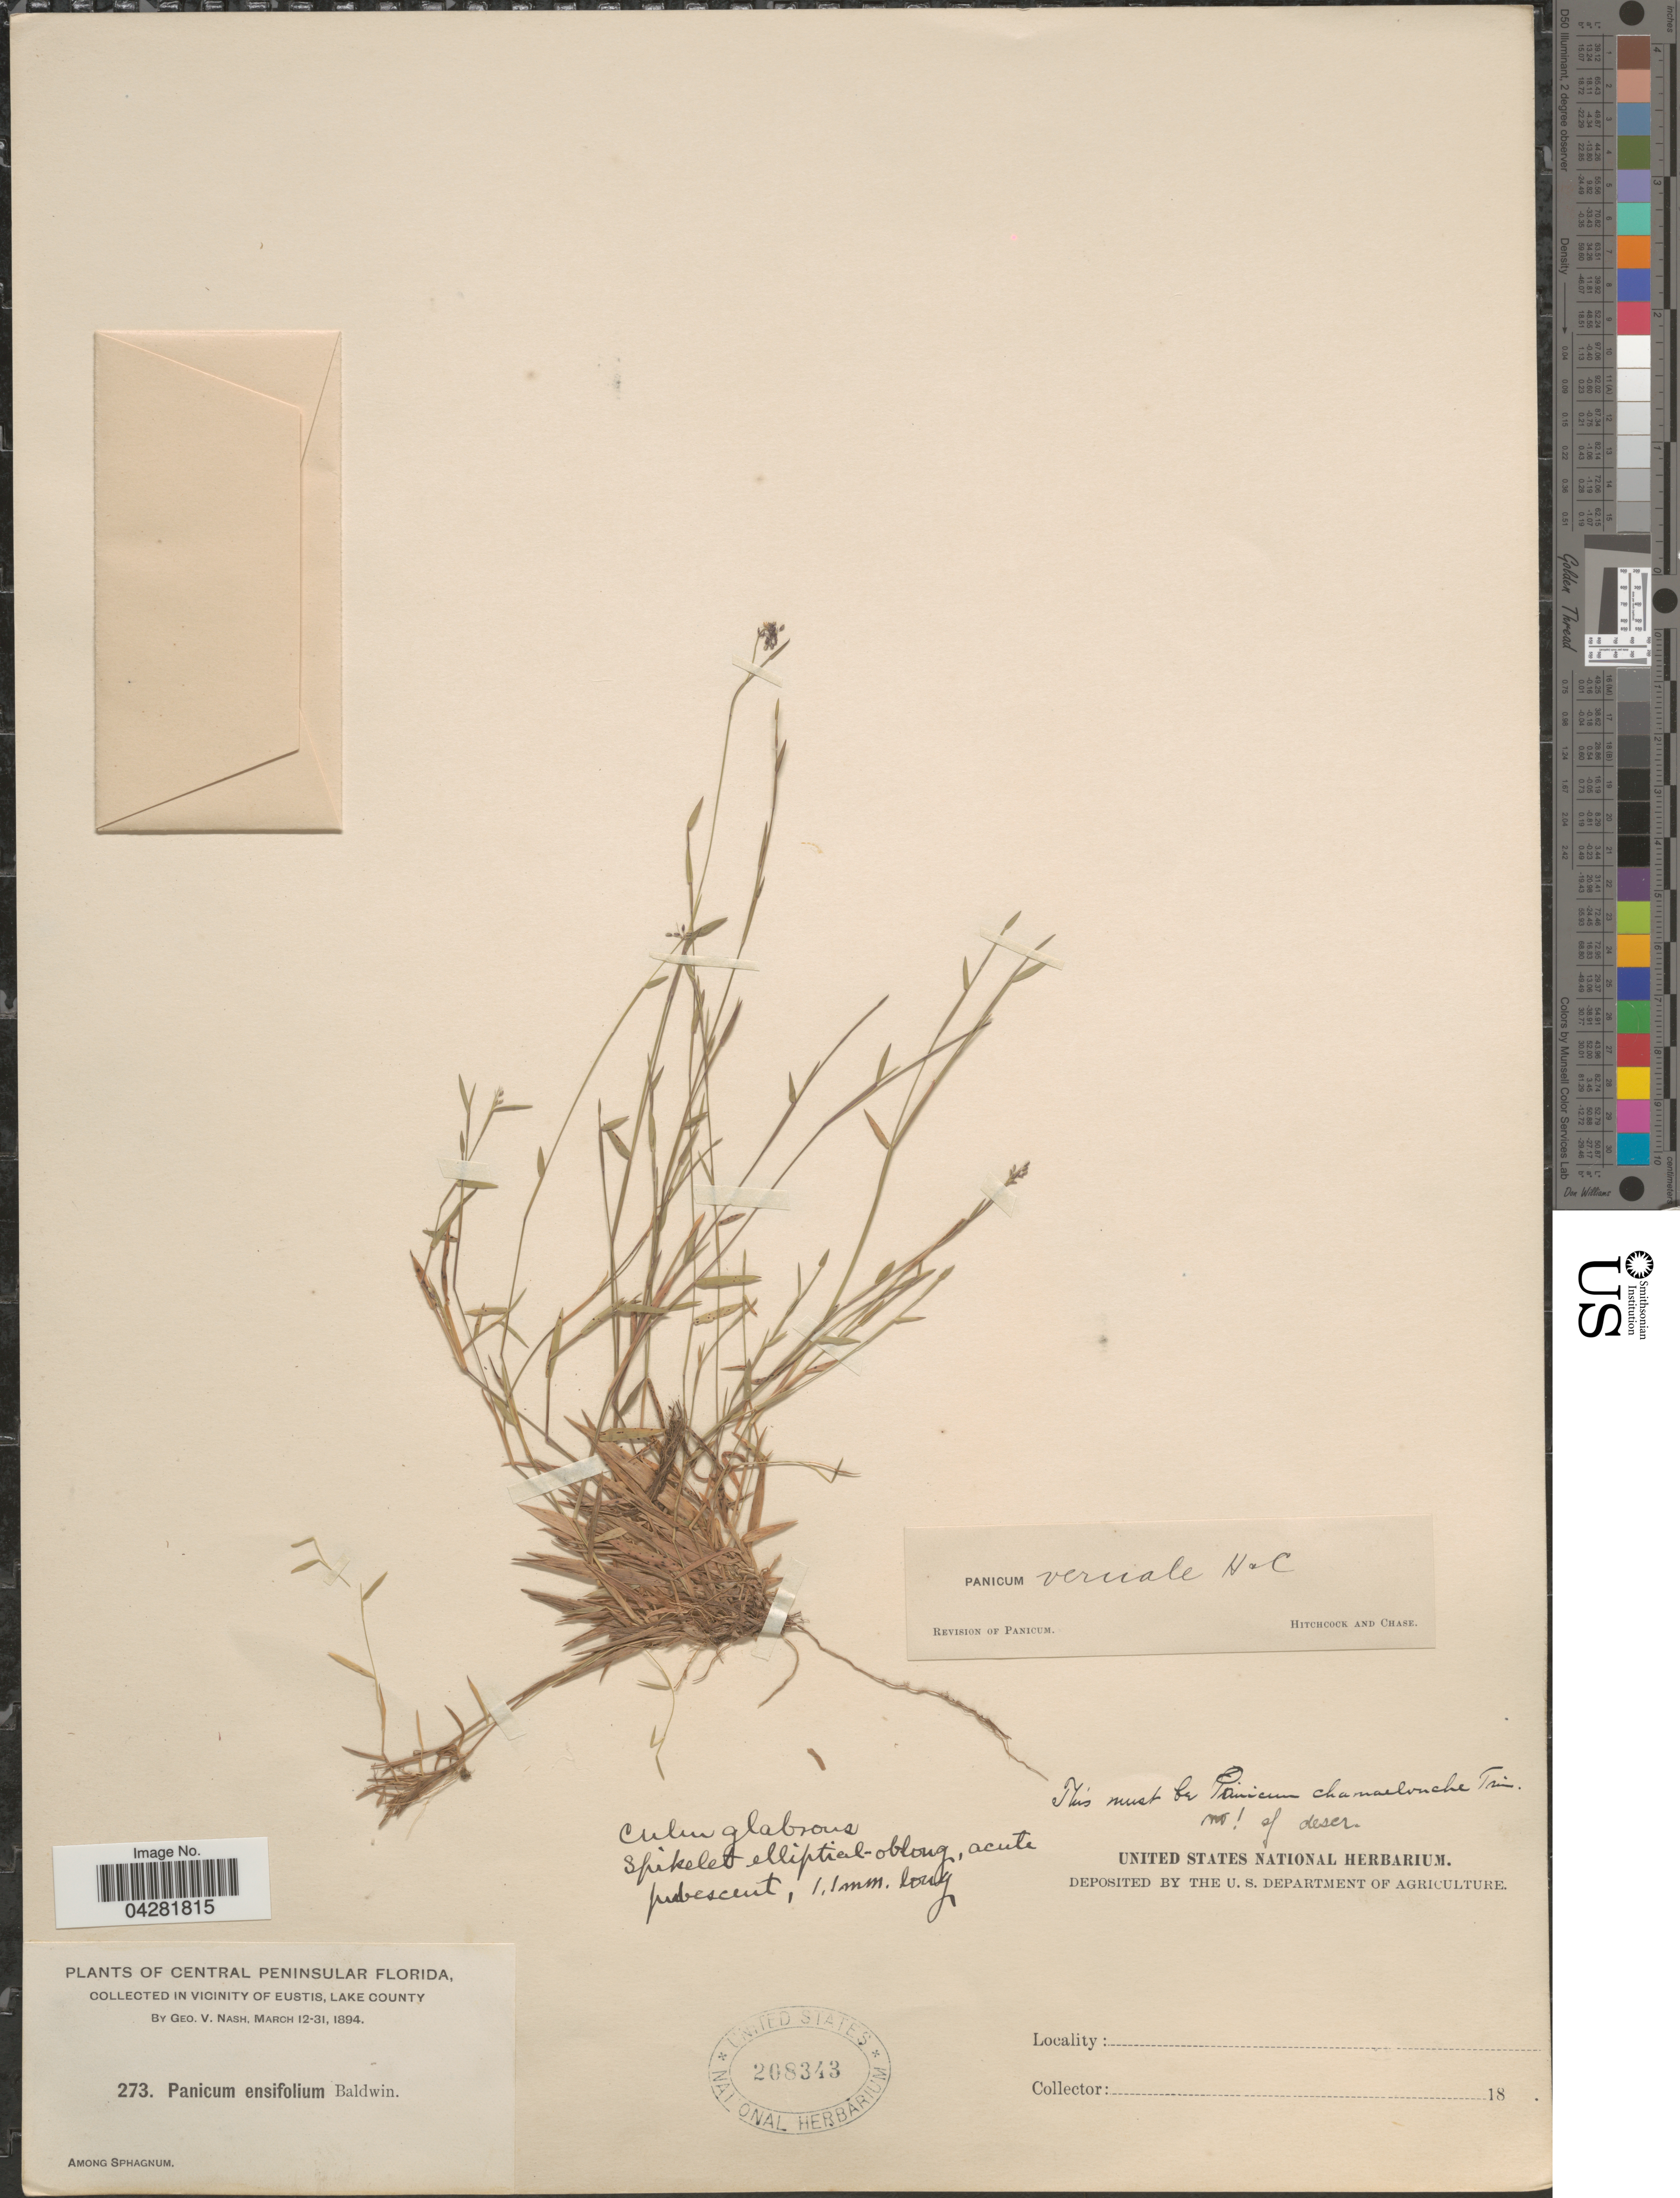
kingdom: Plantae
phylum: Tracheophyta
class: Liliopsida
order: Poales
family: Poaceae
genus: Dichanthelium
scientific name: Dichanthelium ensifolium var. ensifolium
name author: (Baldwin ex Elliot) Gould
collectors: G. V. Nash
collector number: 273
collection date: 1894-03-12/1894-03-31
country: United States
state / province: Florida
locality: Central Peninsular Florida, in vicinity of Eustis, Lake County.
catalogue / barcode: US 208343